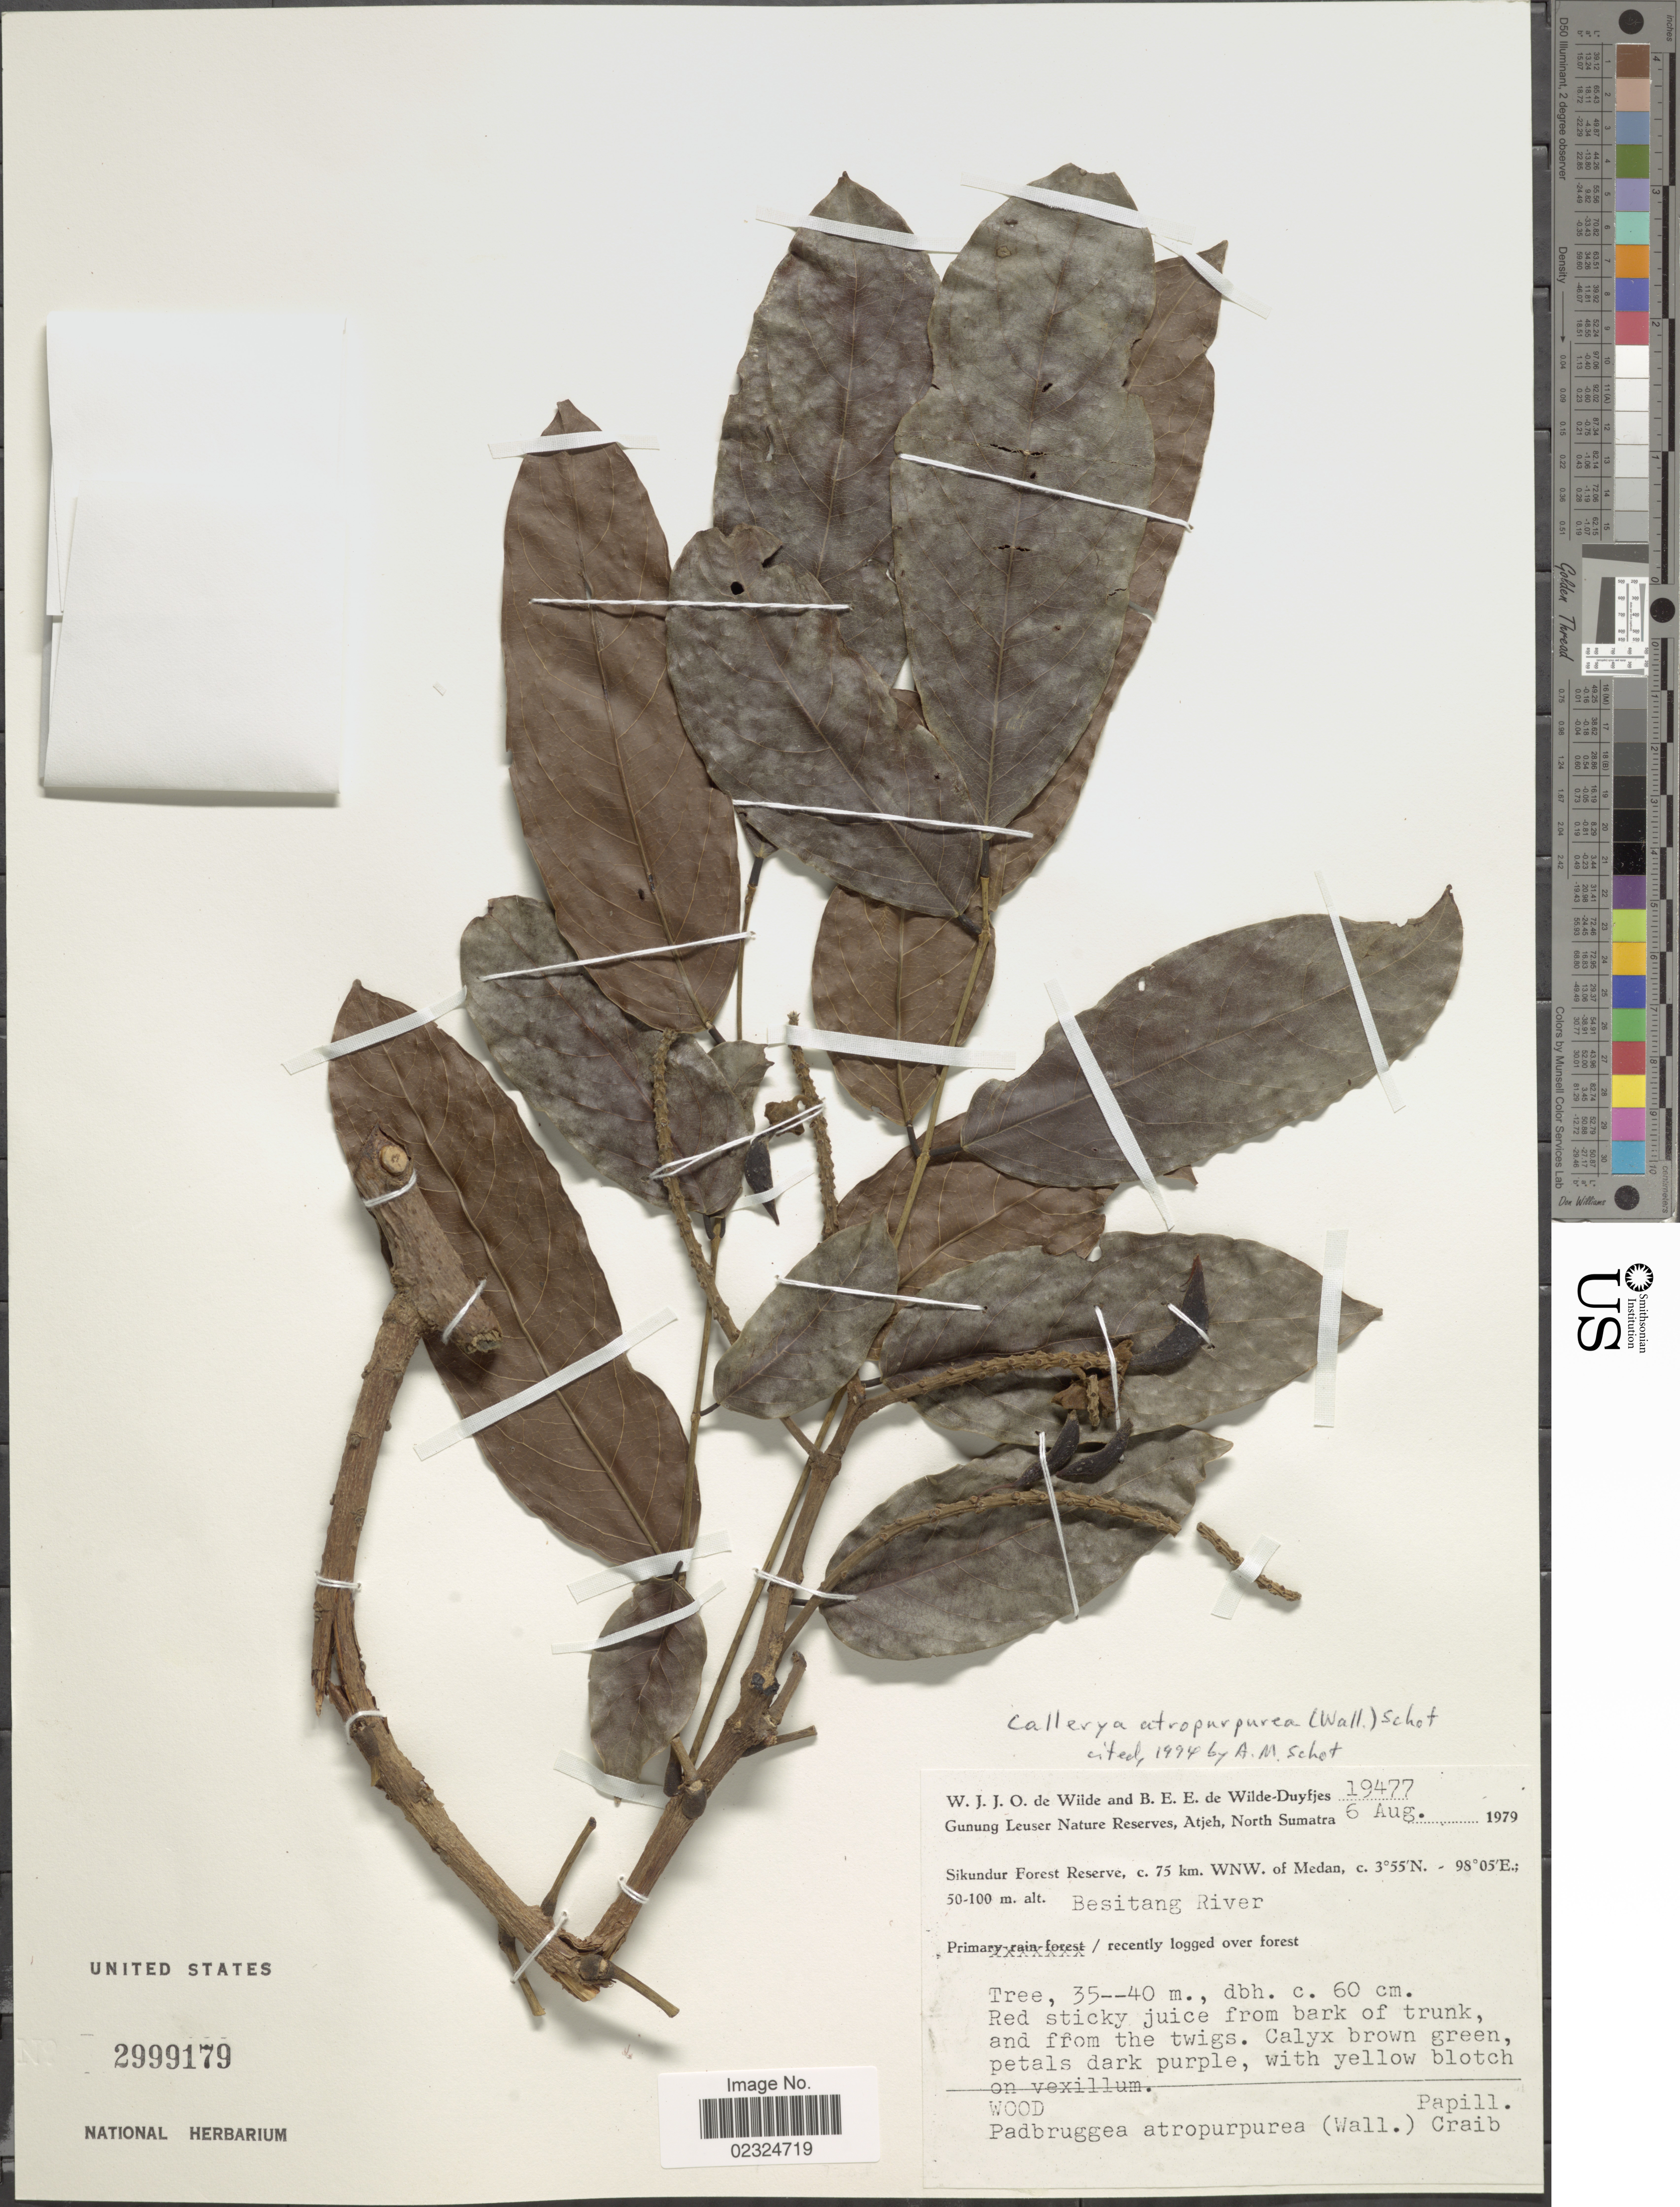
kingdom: Plantae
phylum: Tracheophyta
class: Magnoliopsida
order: Fabales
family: Fabaceae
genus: Adinobotrys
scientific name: Adinobotrys atropurpureus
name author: (Wall.) Dunn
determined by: Strong, Mark T., (BOT), Smithsonian Institution - National Museum of Natural History (UNITED STATES)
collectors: W. J. de Wilde & B. E. de Wilde-Duyfjes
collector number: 19477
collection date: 1979-08-06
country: Indonesia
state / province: Sumatra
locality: Gunung Leuser Nature Reserve, Atjeh, North Sumatra, Sikundur Forest Reserve, c. 75 km. WNW. of Medan, Besitang River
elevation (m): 50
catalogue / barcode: US 2999179